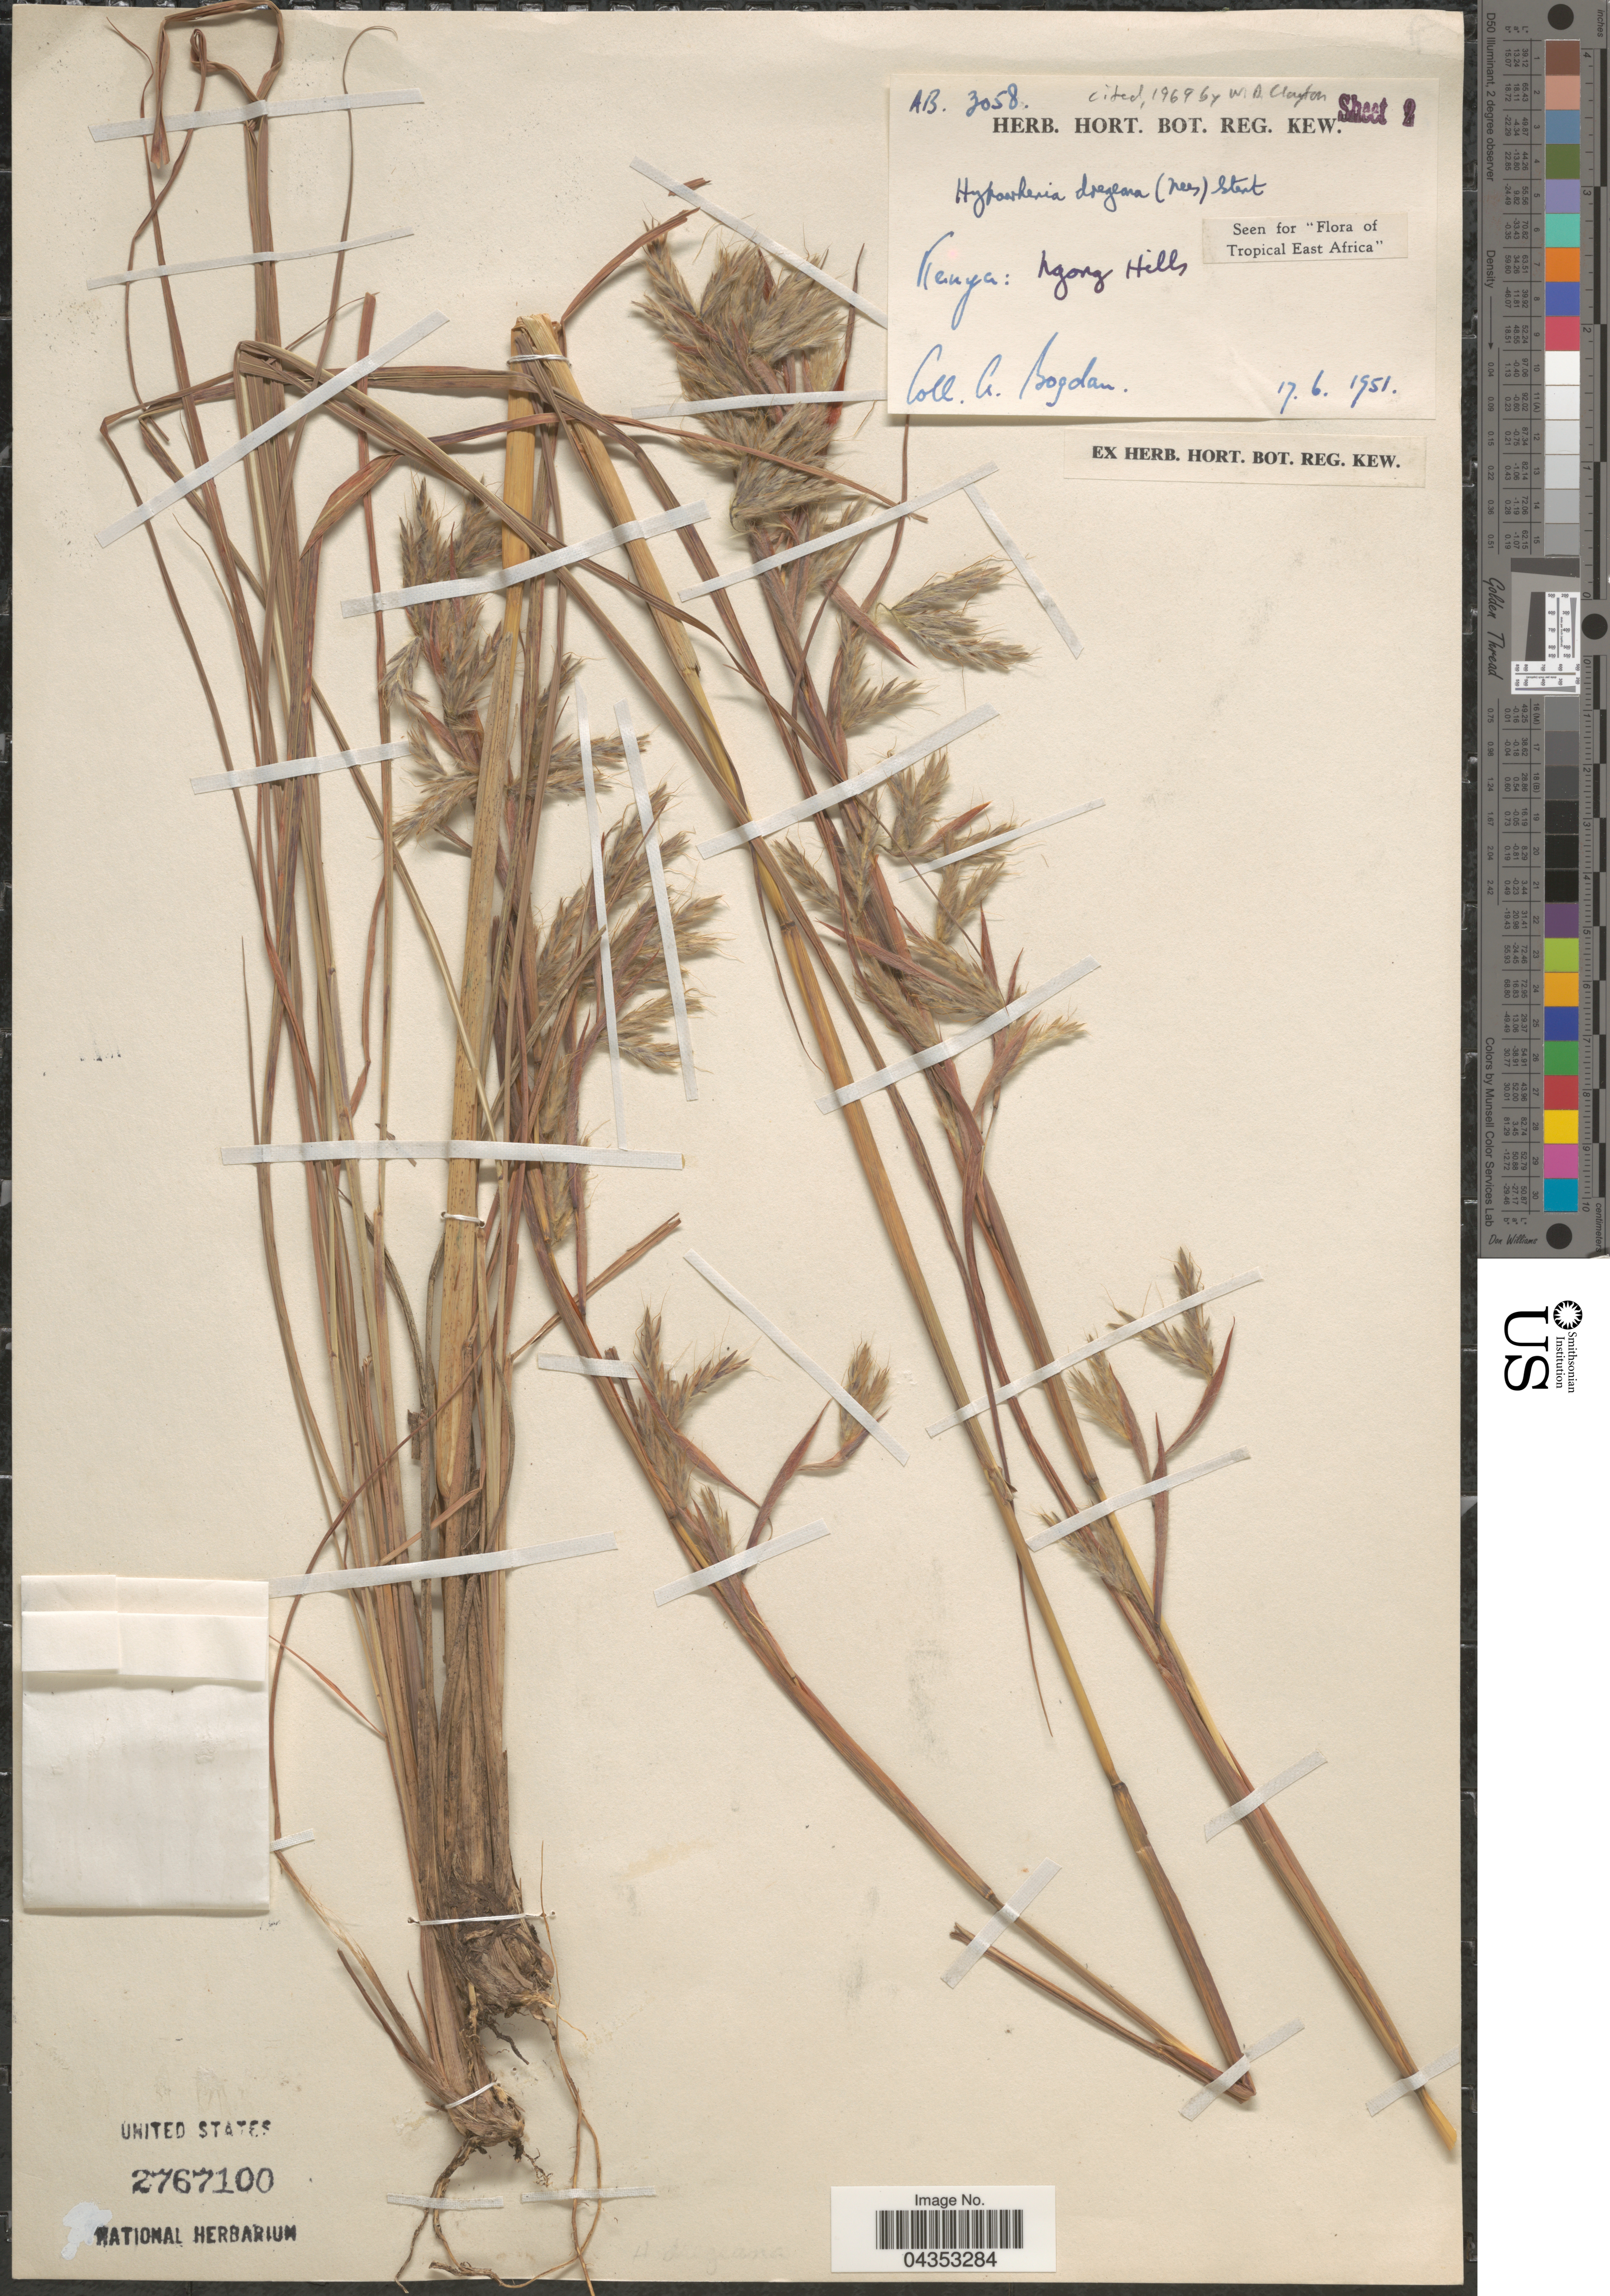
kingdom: Plantae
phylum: Tracheophyta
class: Liliopsida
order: Poales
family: Poaceae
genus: Hyparrhenia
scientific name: Hyparrhenia dregeana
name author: (Nees) Stapf ex Stent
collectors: A. Bogdan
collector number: AB3058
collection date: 1951-06-17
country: Kenya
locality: Ngong Hills.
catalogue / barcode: US 2767100